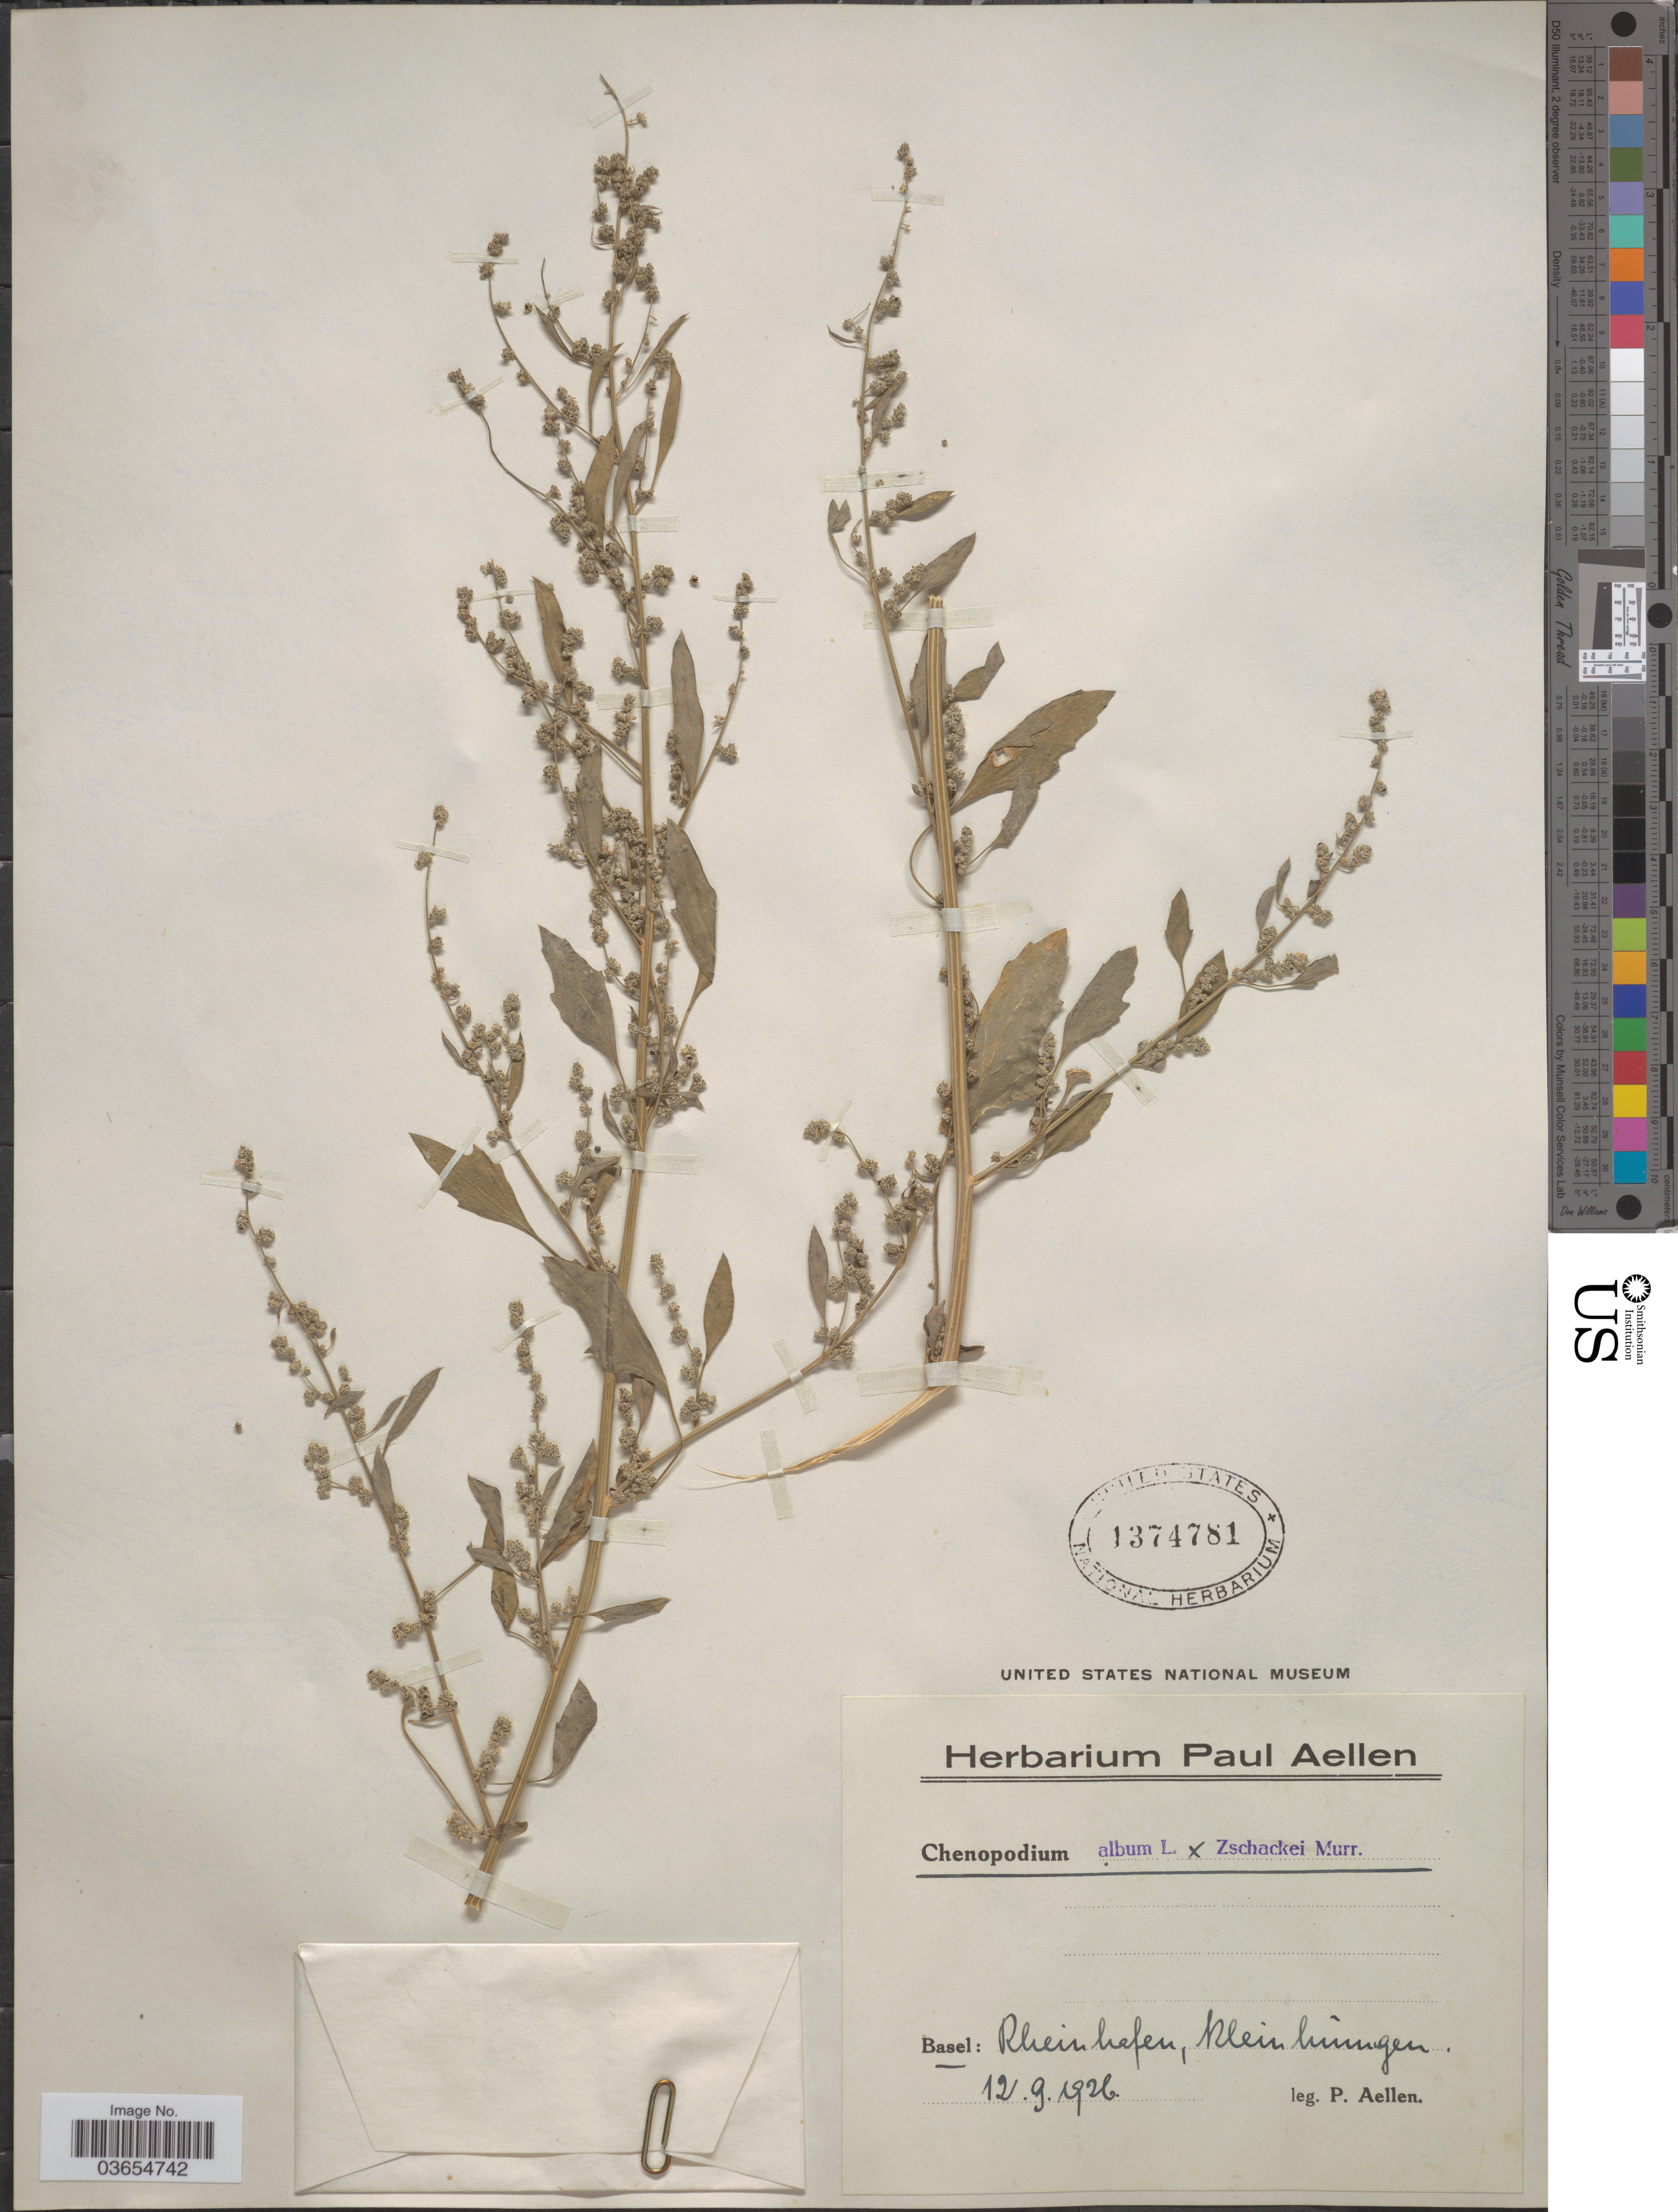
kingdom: Plantae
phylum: Tracheophyta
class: Magnoliopsida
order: Caryophyllales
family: Amaranthaceae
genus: Chenopodium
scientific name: Chenopodium album x C. zschackei Murr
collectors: P. Aellen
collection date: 1926-09-12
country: Switzerland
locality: Basel: Rheinhafen, Klein huningen.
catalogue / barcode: US 1374781